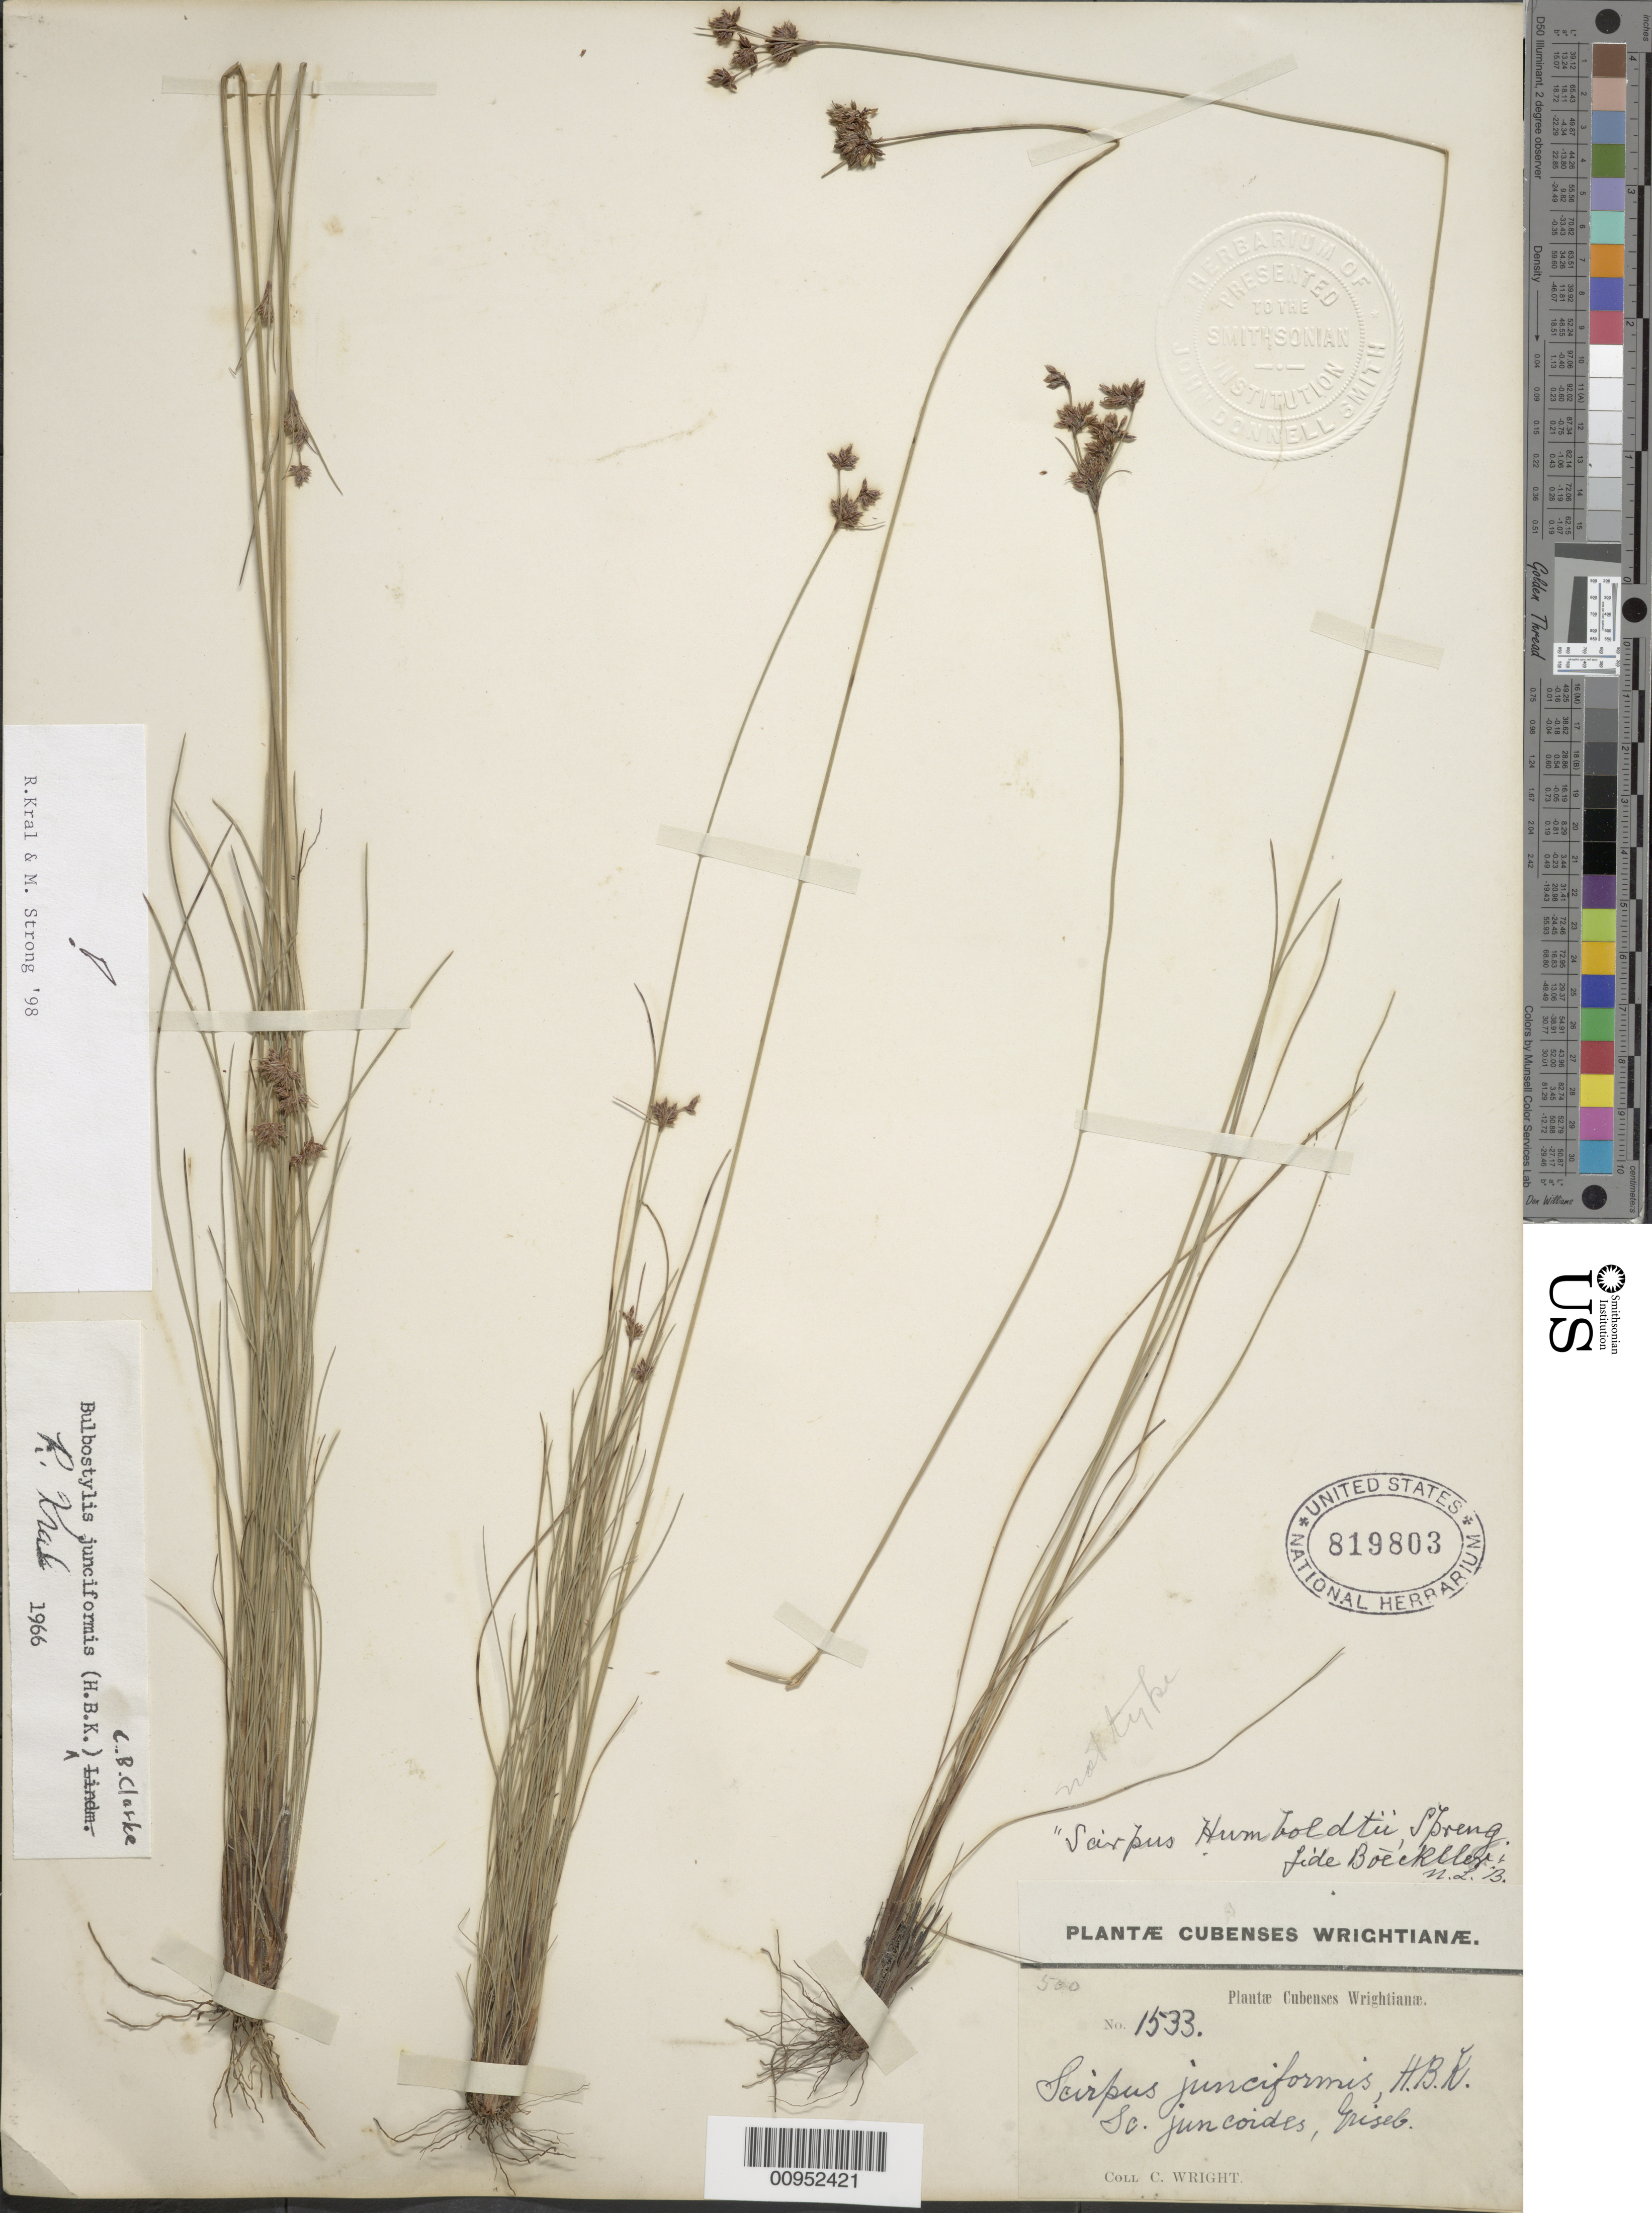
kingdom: Plantae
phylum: Tracheophyta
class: Liliopsida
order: Poales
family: Cyperaceae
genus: Bulbostylis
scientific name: Bulbostylis junciformis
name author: (Kunth) C.B. Clarke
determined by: Strong, M. T., (US), Smithsonian Institution - National Museum of Natural History (UNITED STATES)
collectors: C. Wright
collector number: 1533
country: Cuba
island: Cuba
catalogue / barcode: US 819803